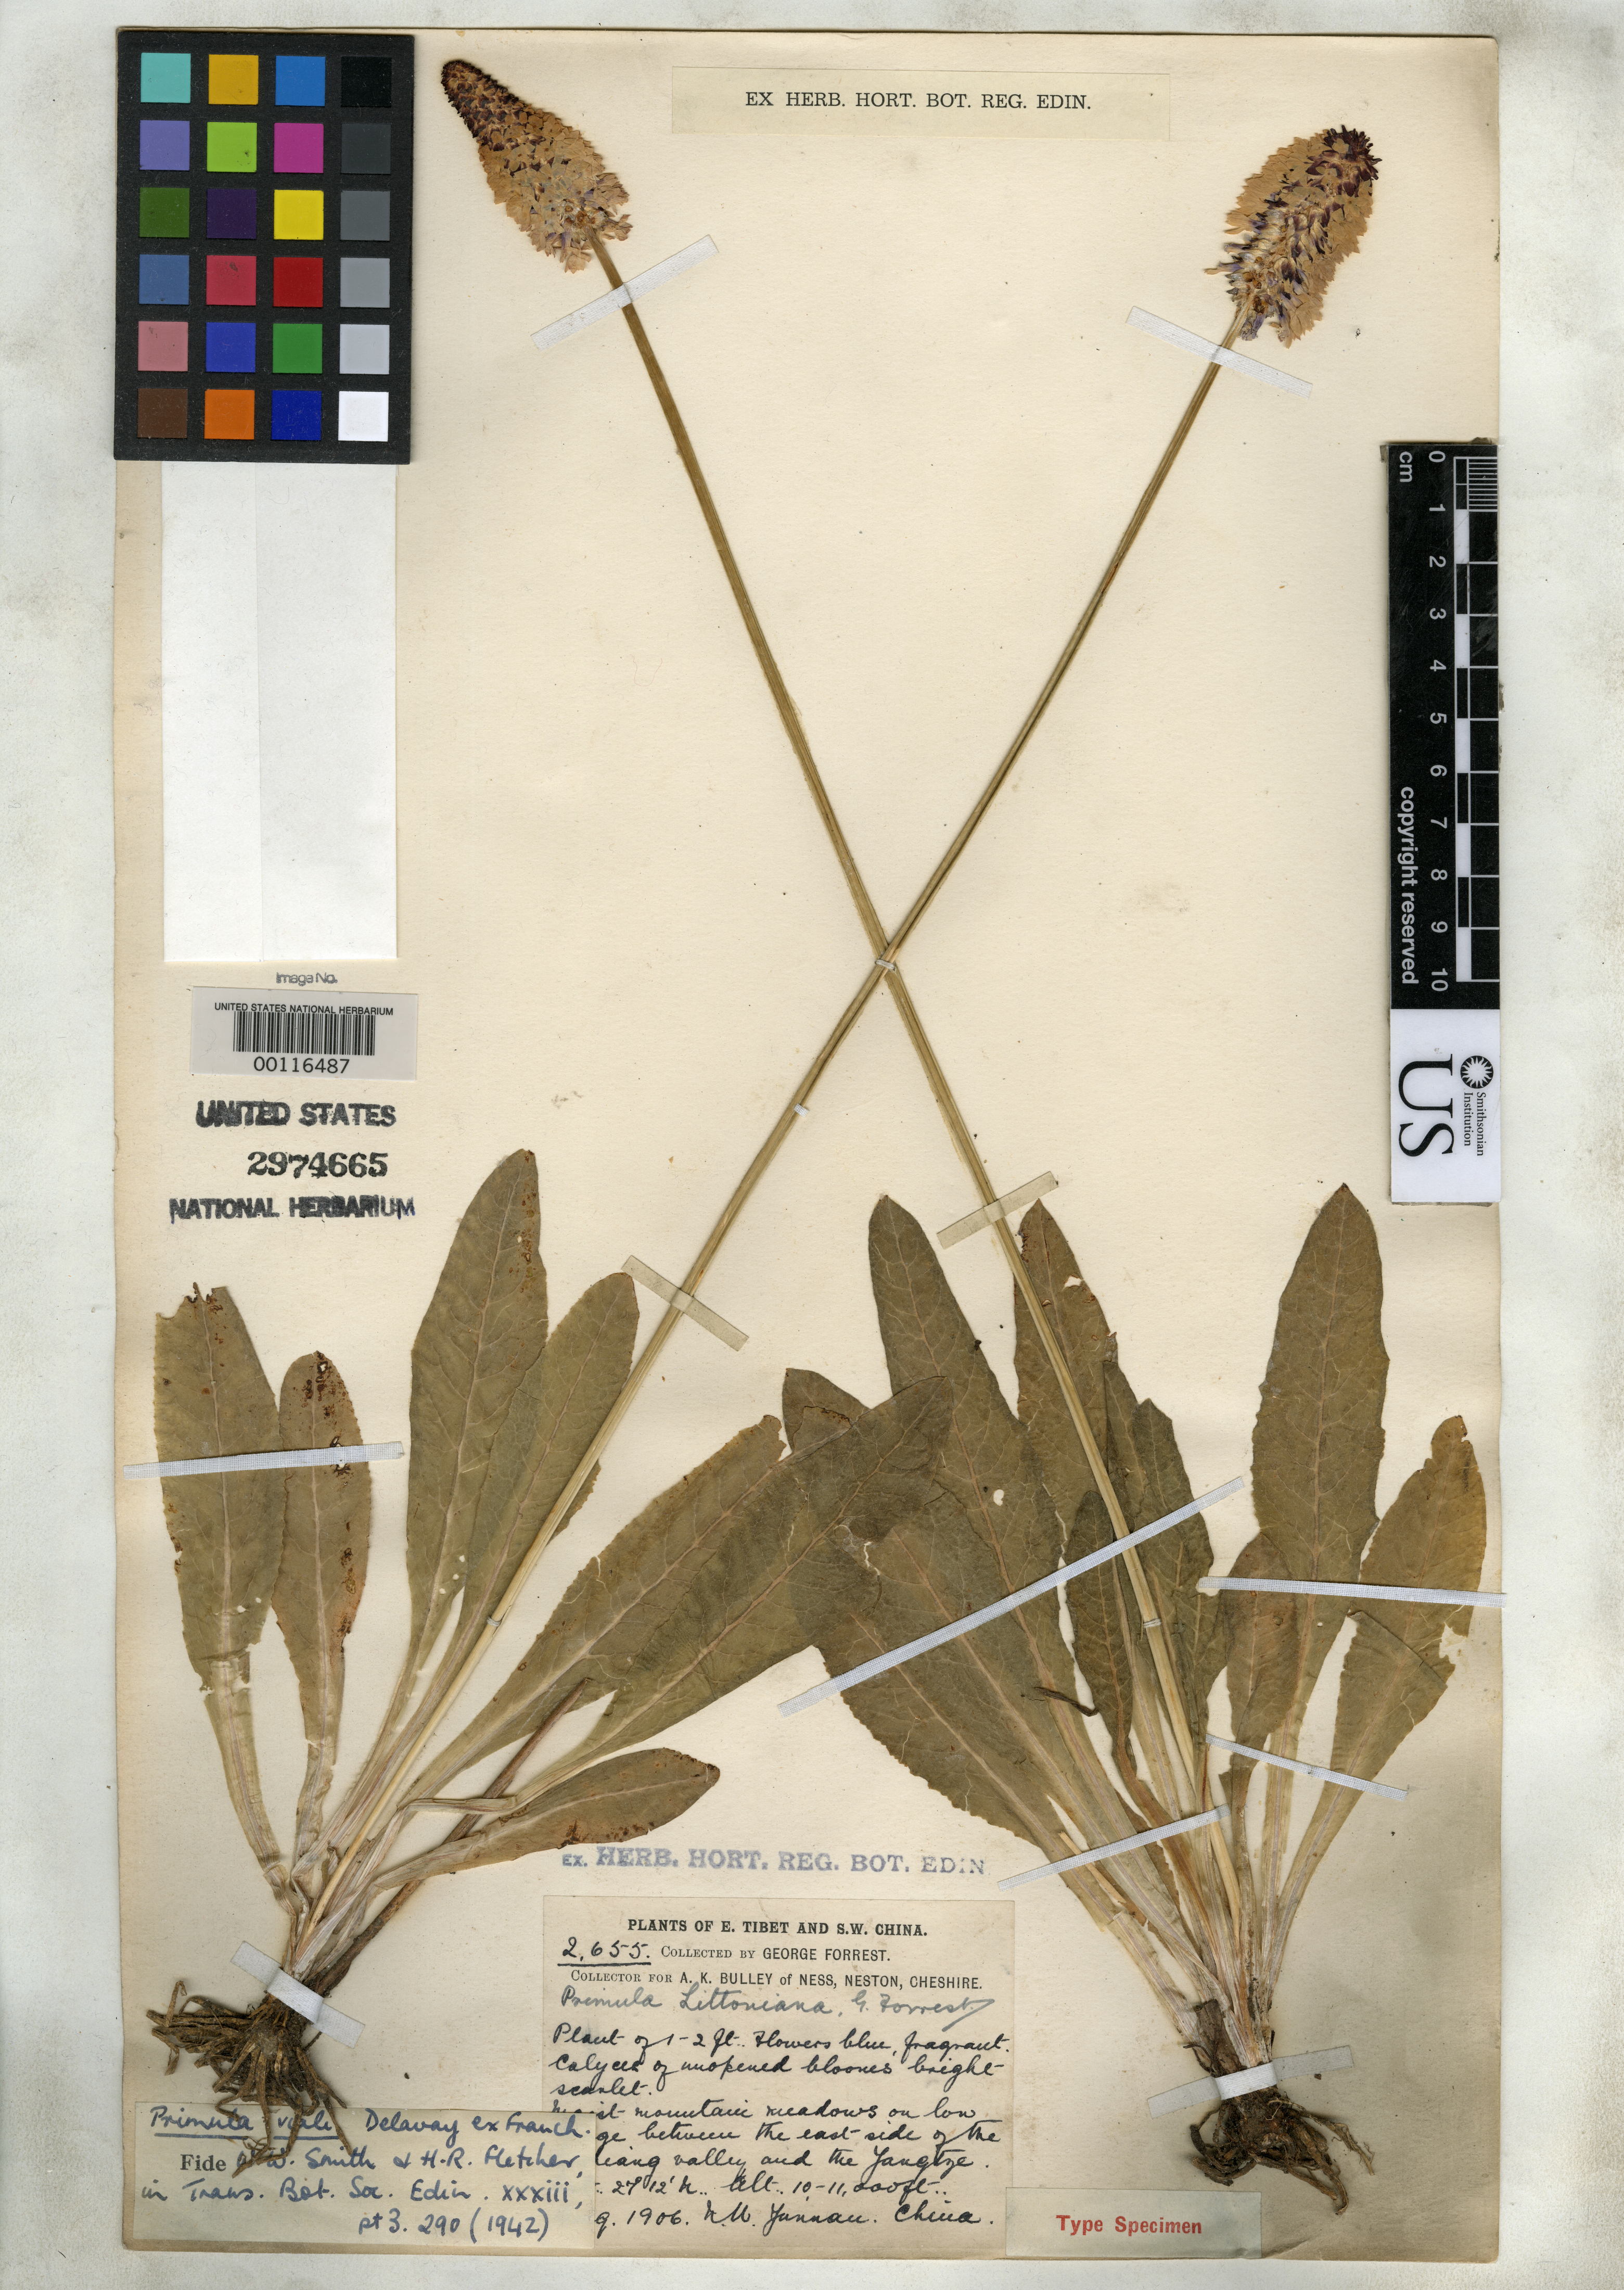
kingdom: Plantae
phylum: Tracheophyta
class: Magnoliopsida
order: Ericales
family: Primulaceae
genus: Primula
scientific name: Primula littoniana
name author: Forrest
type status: Isotype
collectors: G. Forrest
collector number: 2655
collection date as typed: Aug 1906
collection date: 1906-08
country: China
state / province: Yunnan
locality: Low Range between E side of Lichiang Valley & Yangtze; alt. 10,000-11,000 ft.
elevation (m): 3048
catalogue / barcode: US 2974665